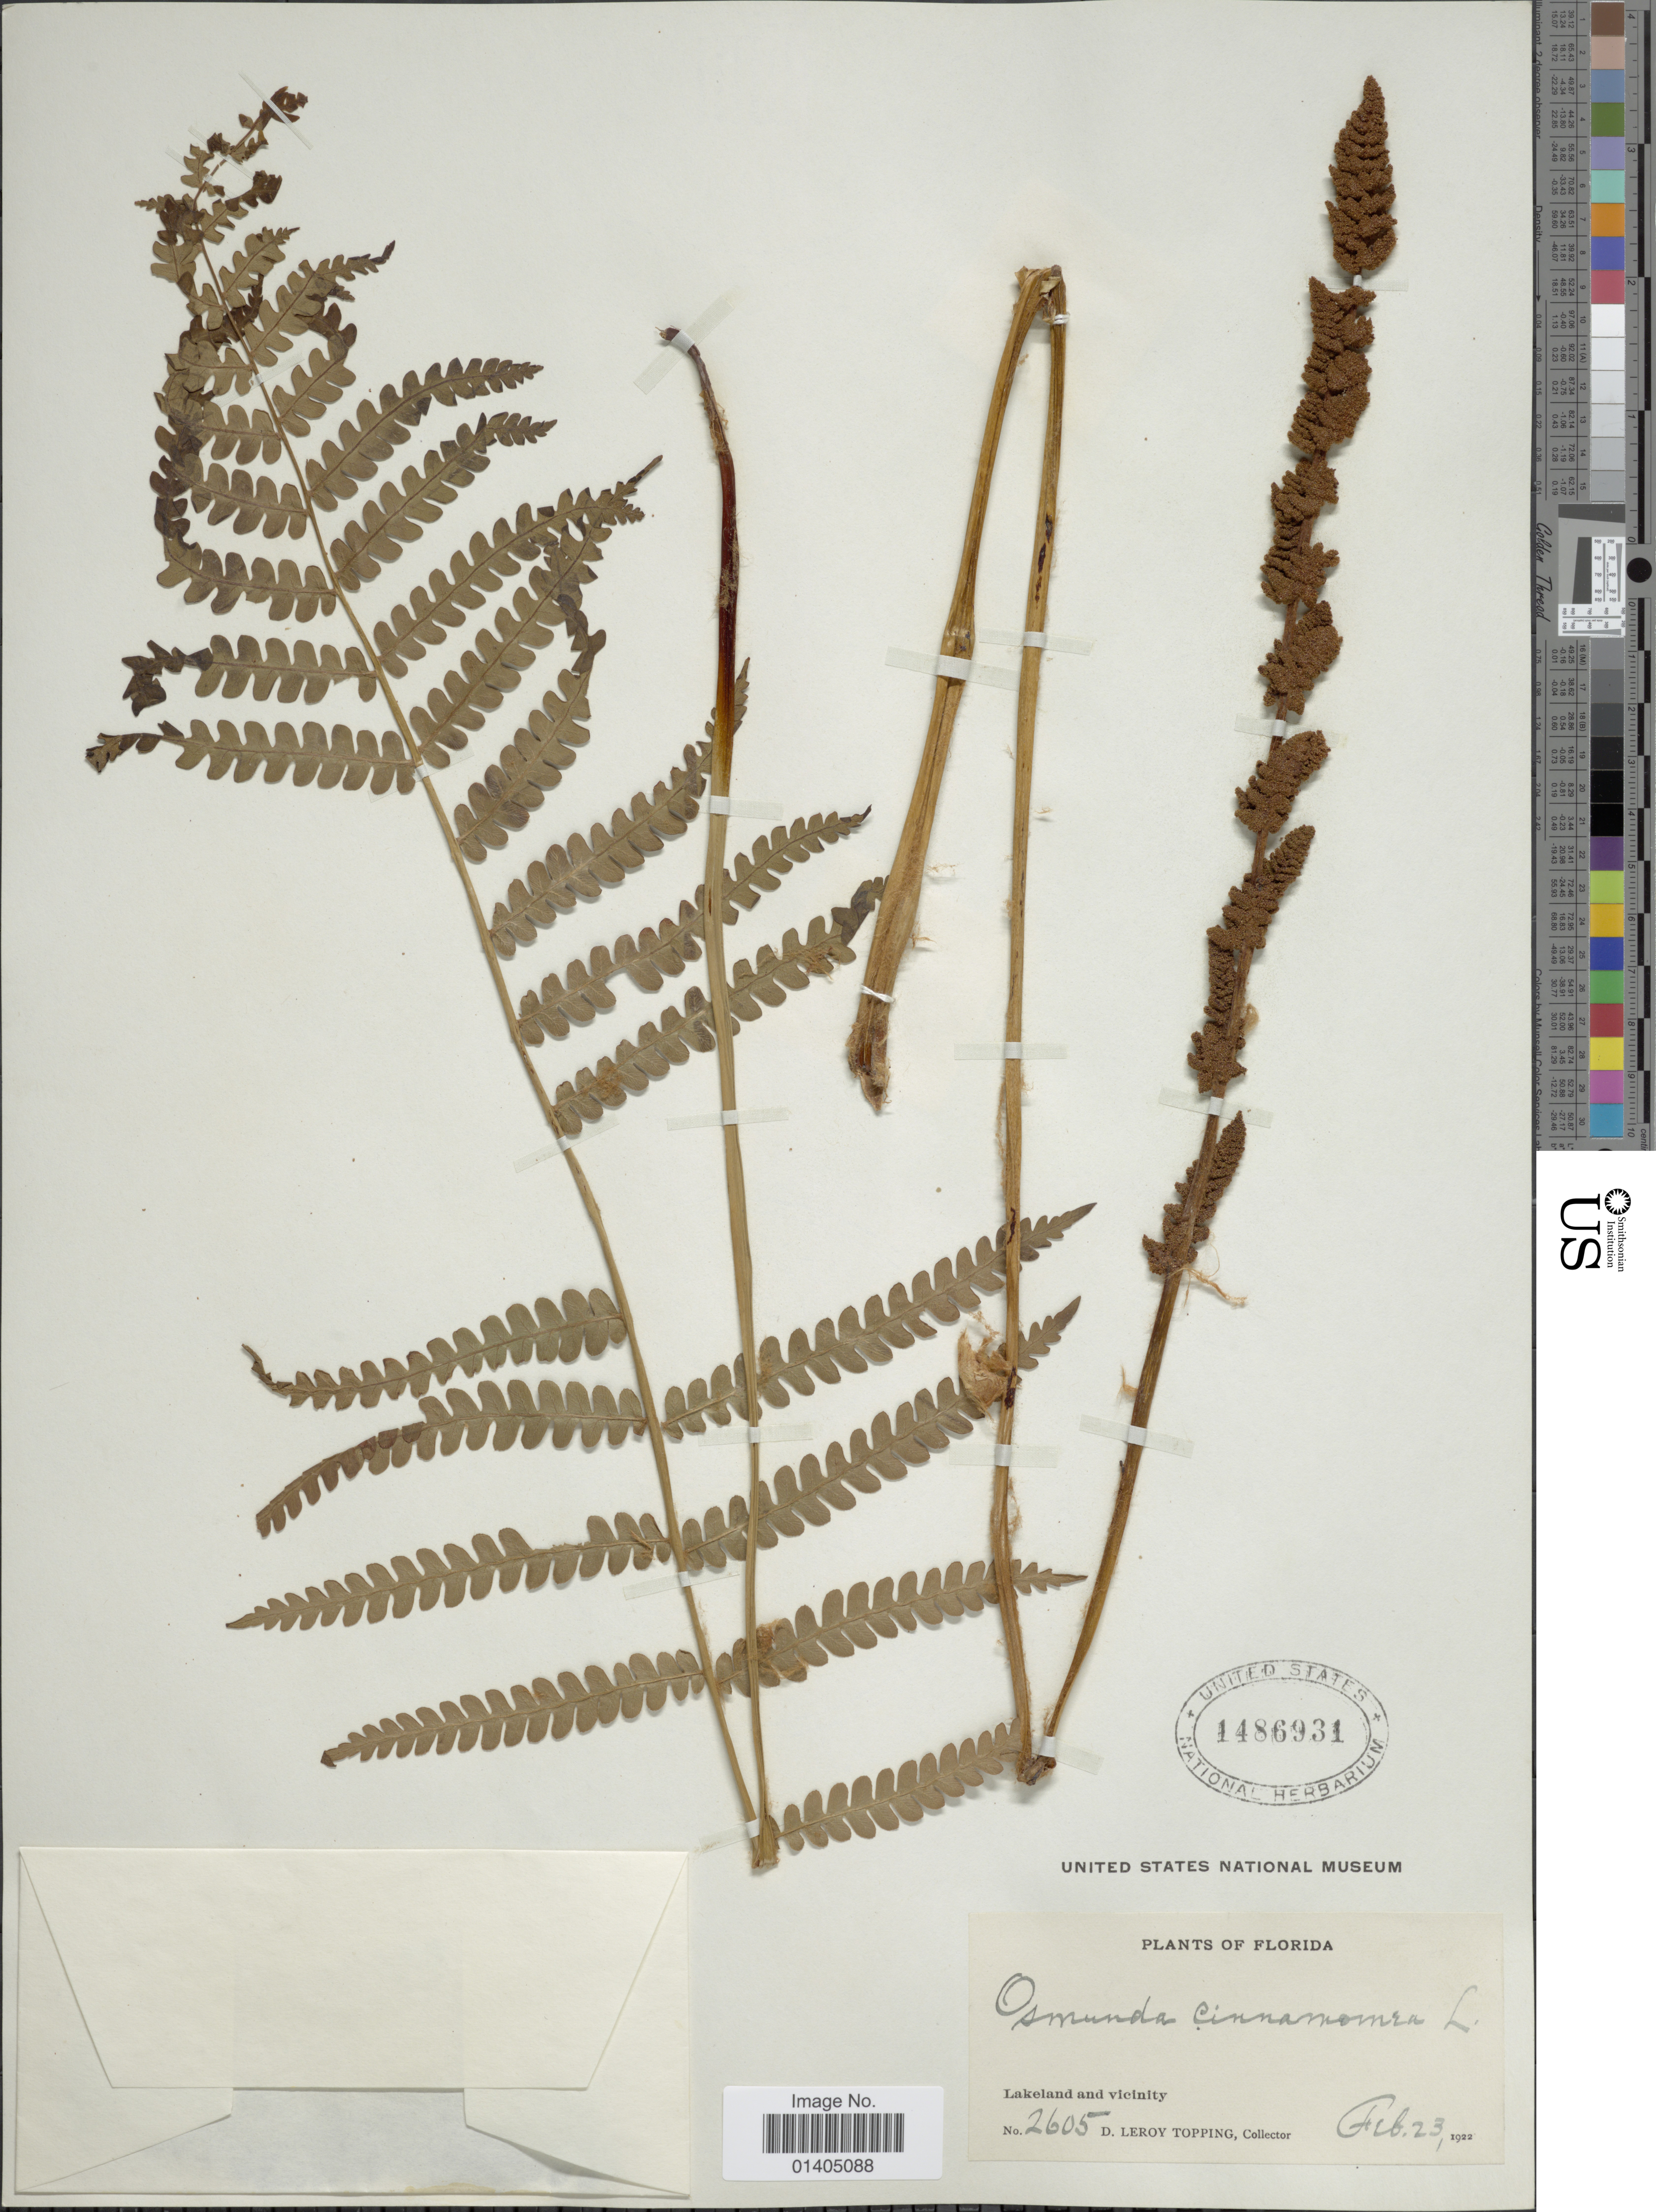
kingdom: Plantae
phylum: Tracheophyta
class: Polypodiopsida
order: Osmundales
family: Osmundaceae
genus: Osmundastrum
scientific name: Osmundastrum cinnamomeum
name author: (L.) C. Presl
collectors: D. L. Topping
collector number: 2605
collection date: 1922-02-23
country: United States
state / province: Florida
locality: Lakeland and vicinity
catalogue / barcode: US 1486931